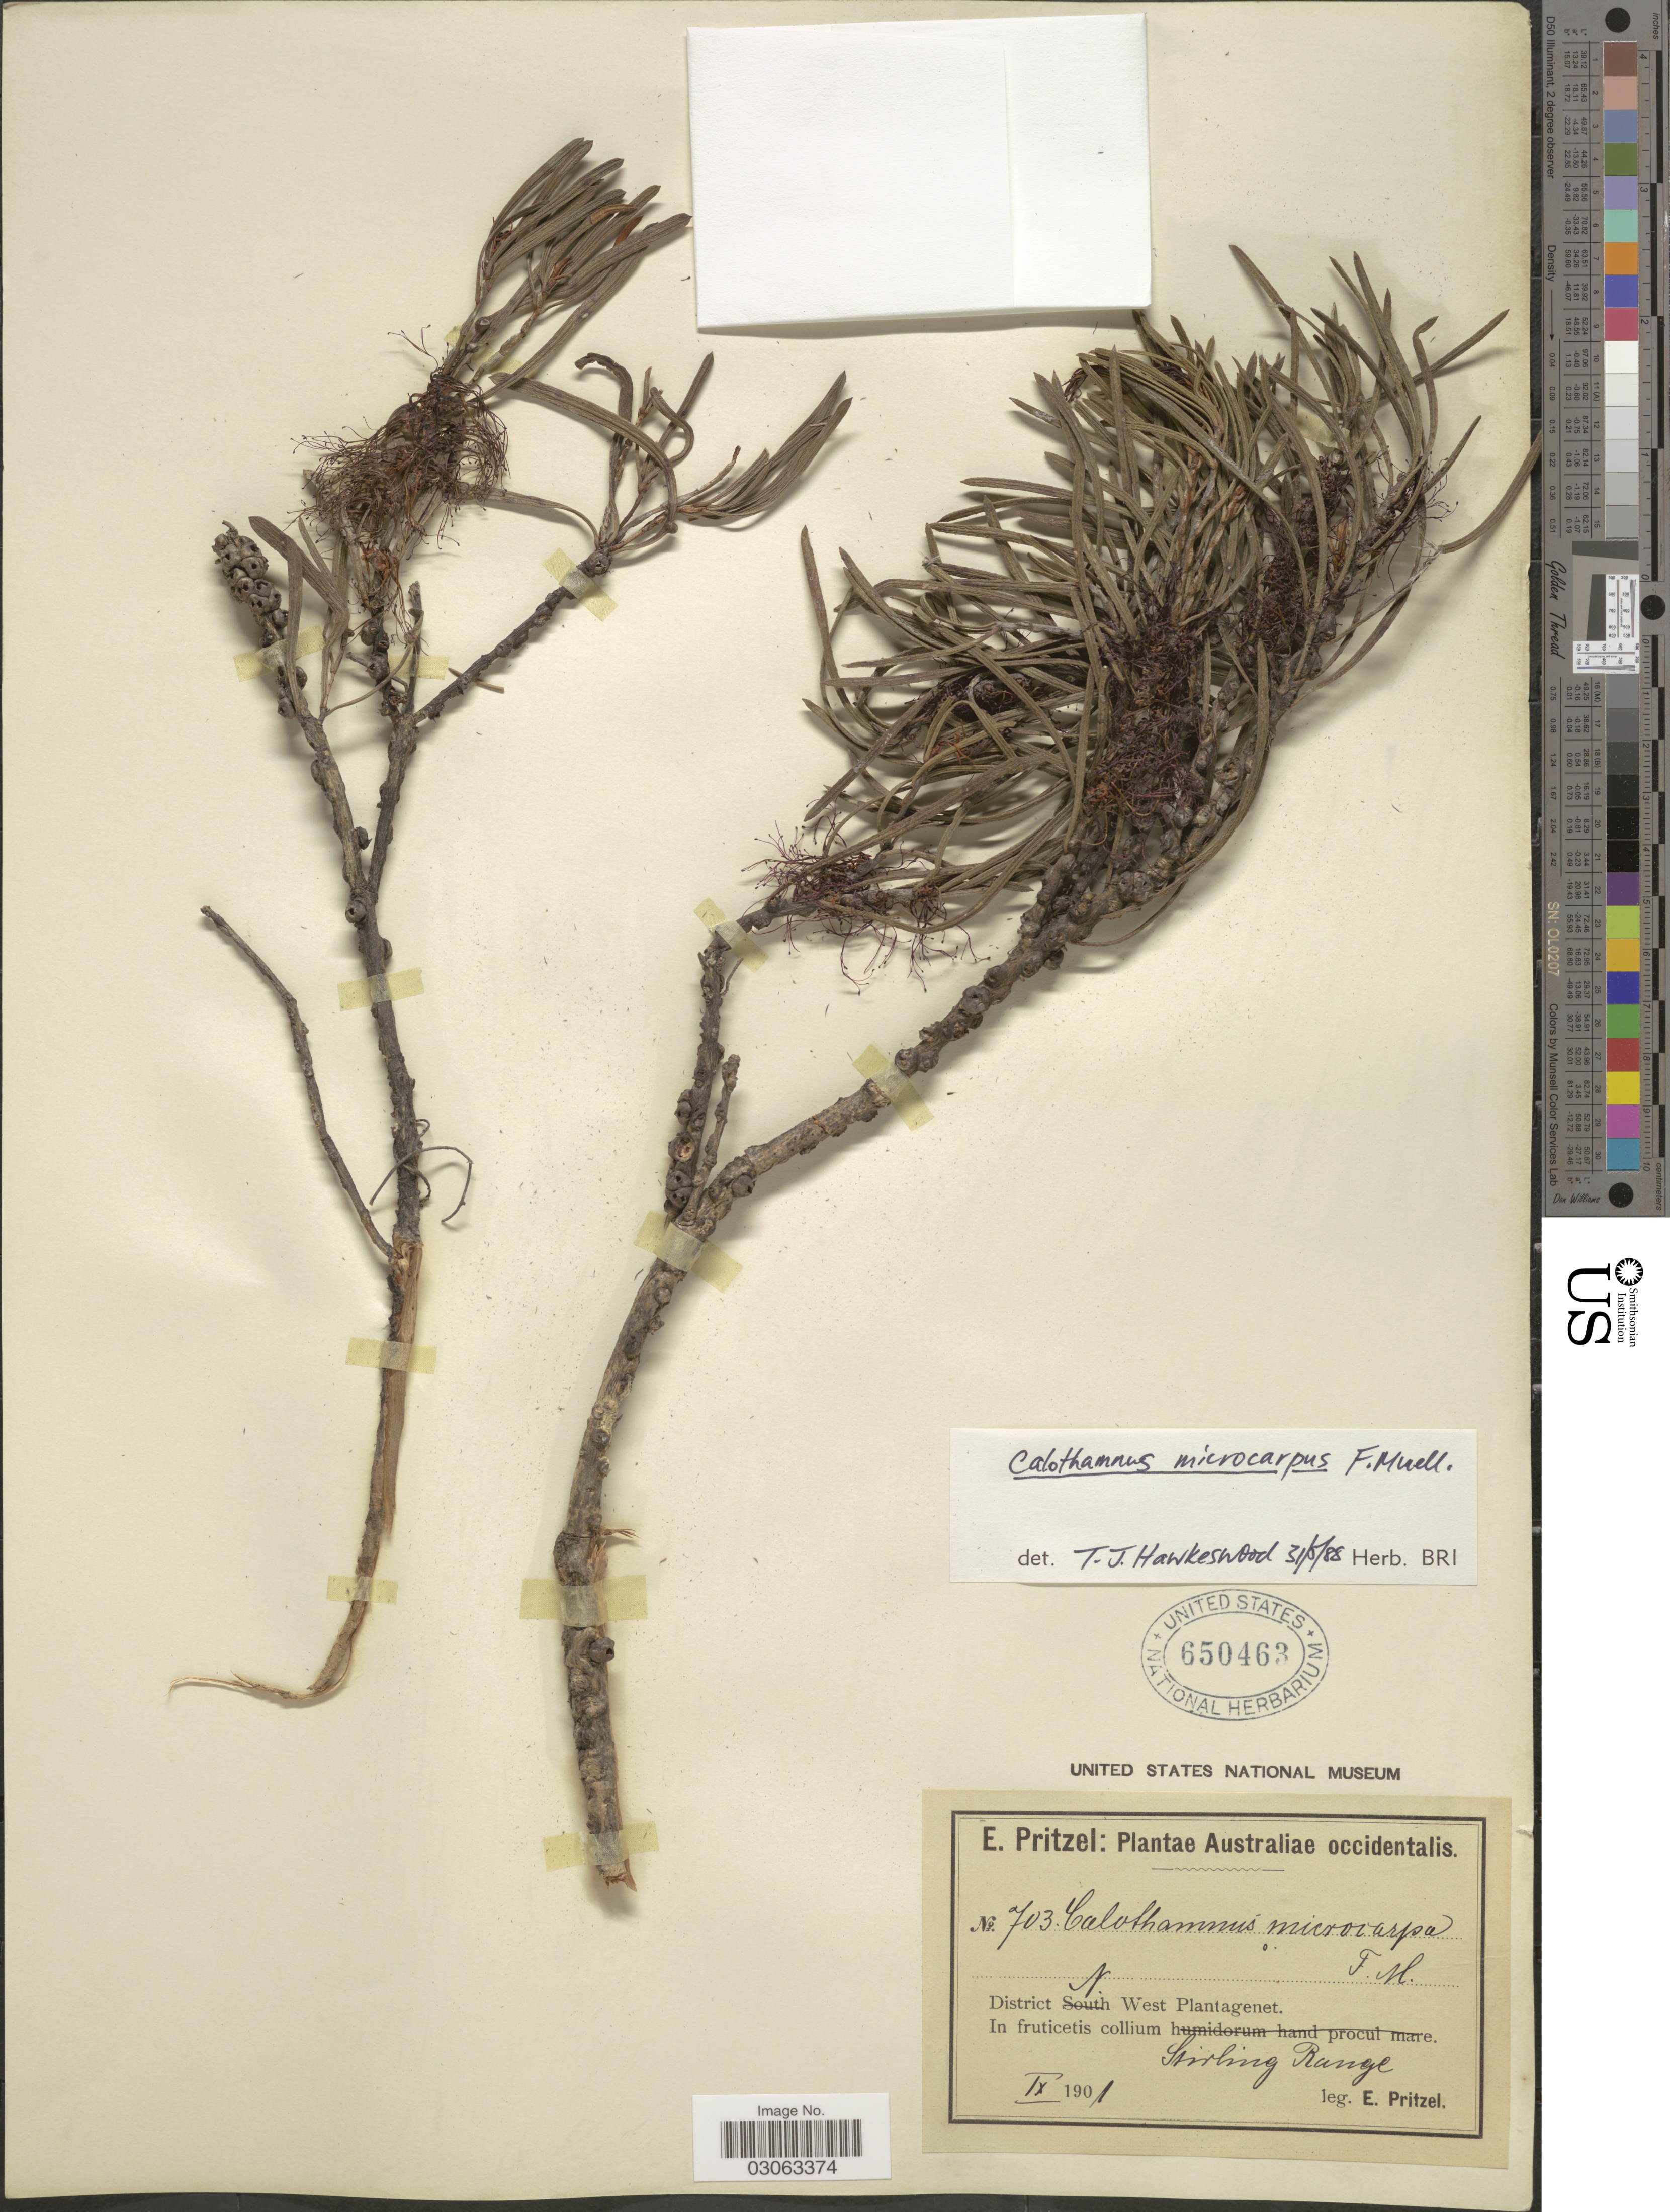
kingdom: Plantae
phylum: Tracheophyta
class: Magnoliopsida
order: Myrtales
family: Myrtaceae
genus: Calothamnus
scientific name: Calothamnus microcarpus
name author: F. Muell.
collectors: E. G. Pritzel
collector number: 703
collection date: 1901-09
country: Australia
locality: Australiae occidentalis. District N West Plantagenet. In fruticetis collium Stirling Range.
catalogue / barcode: US 650463